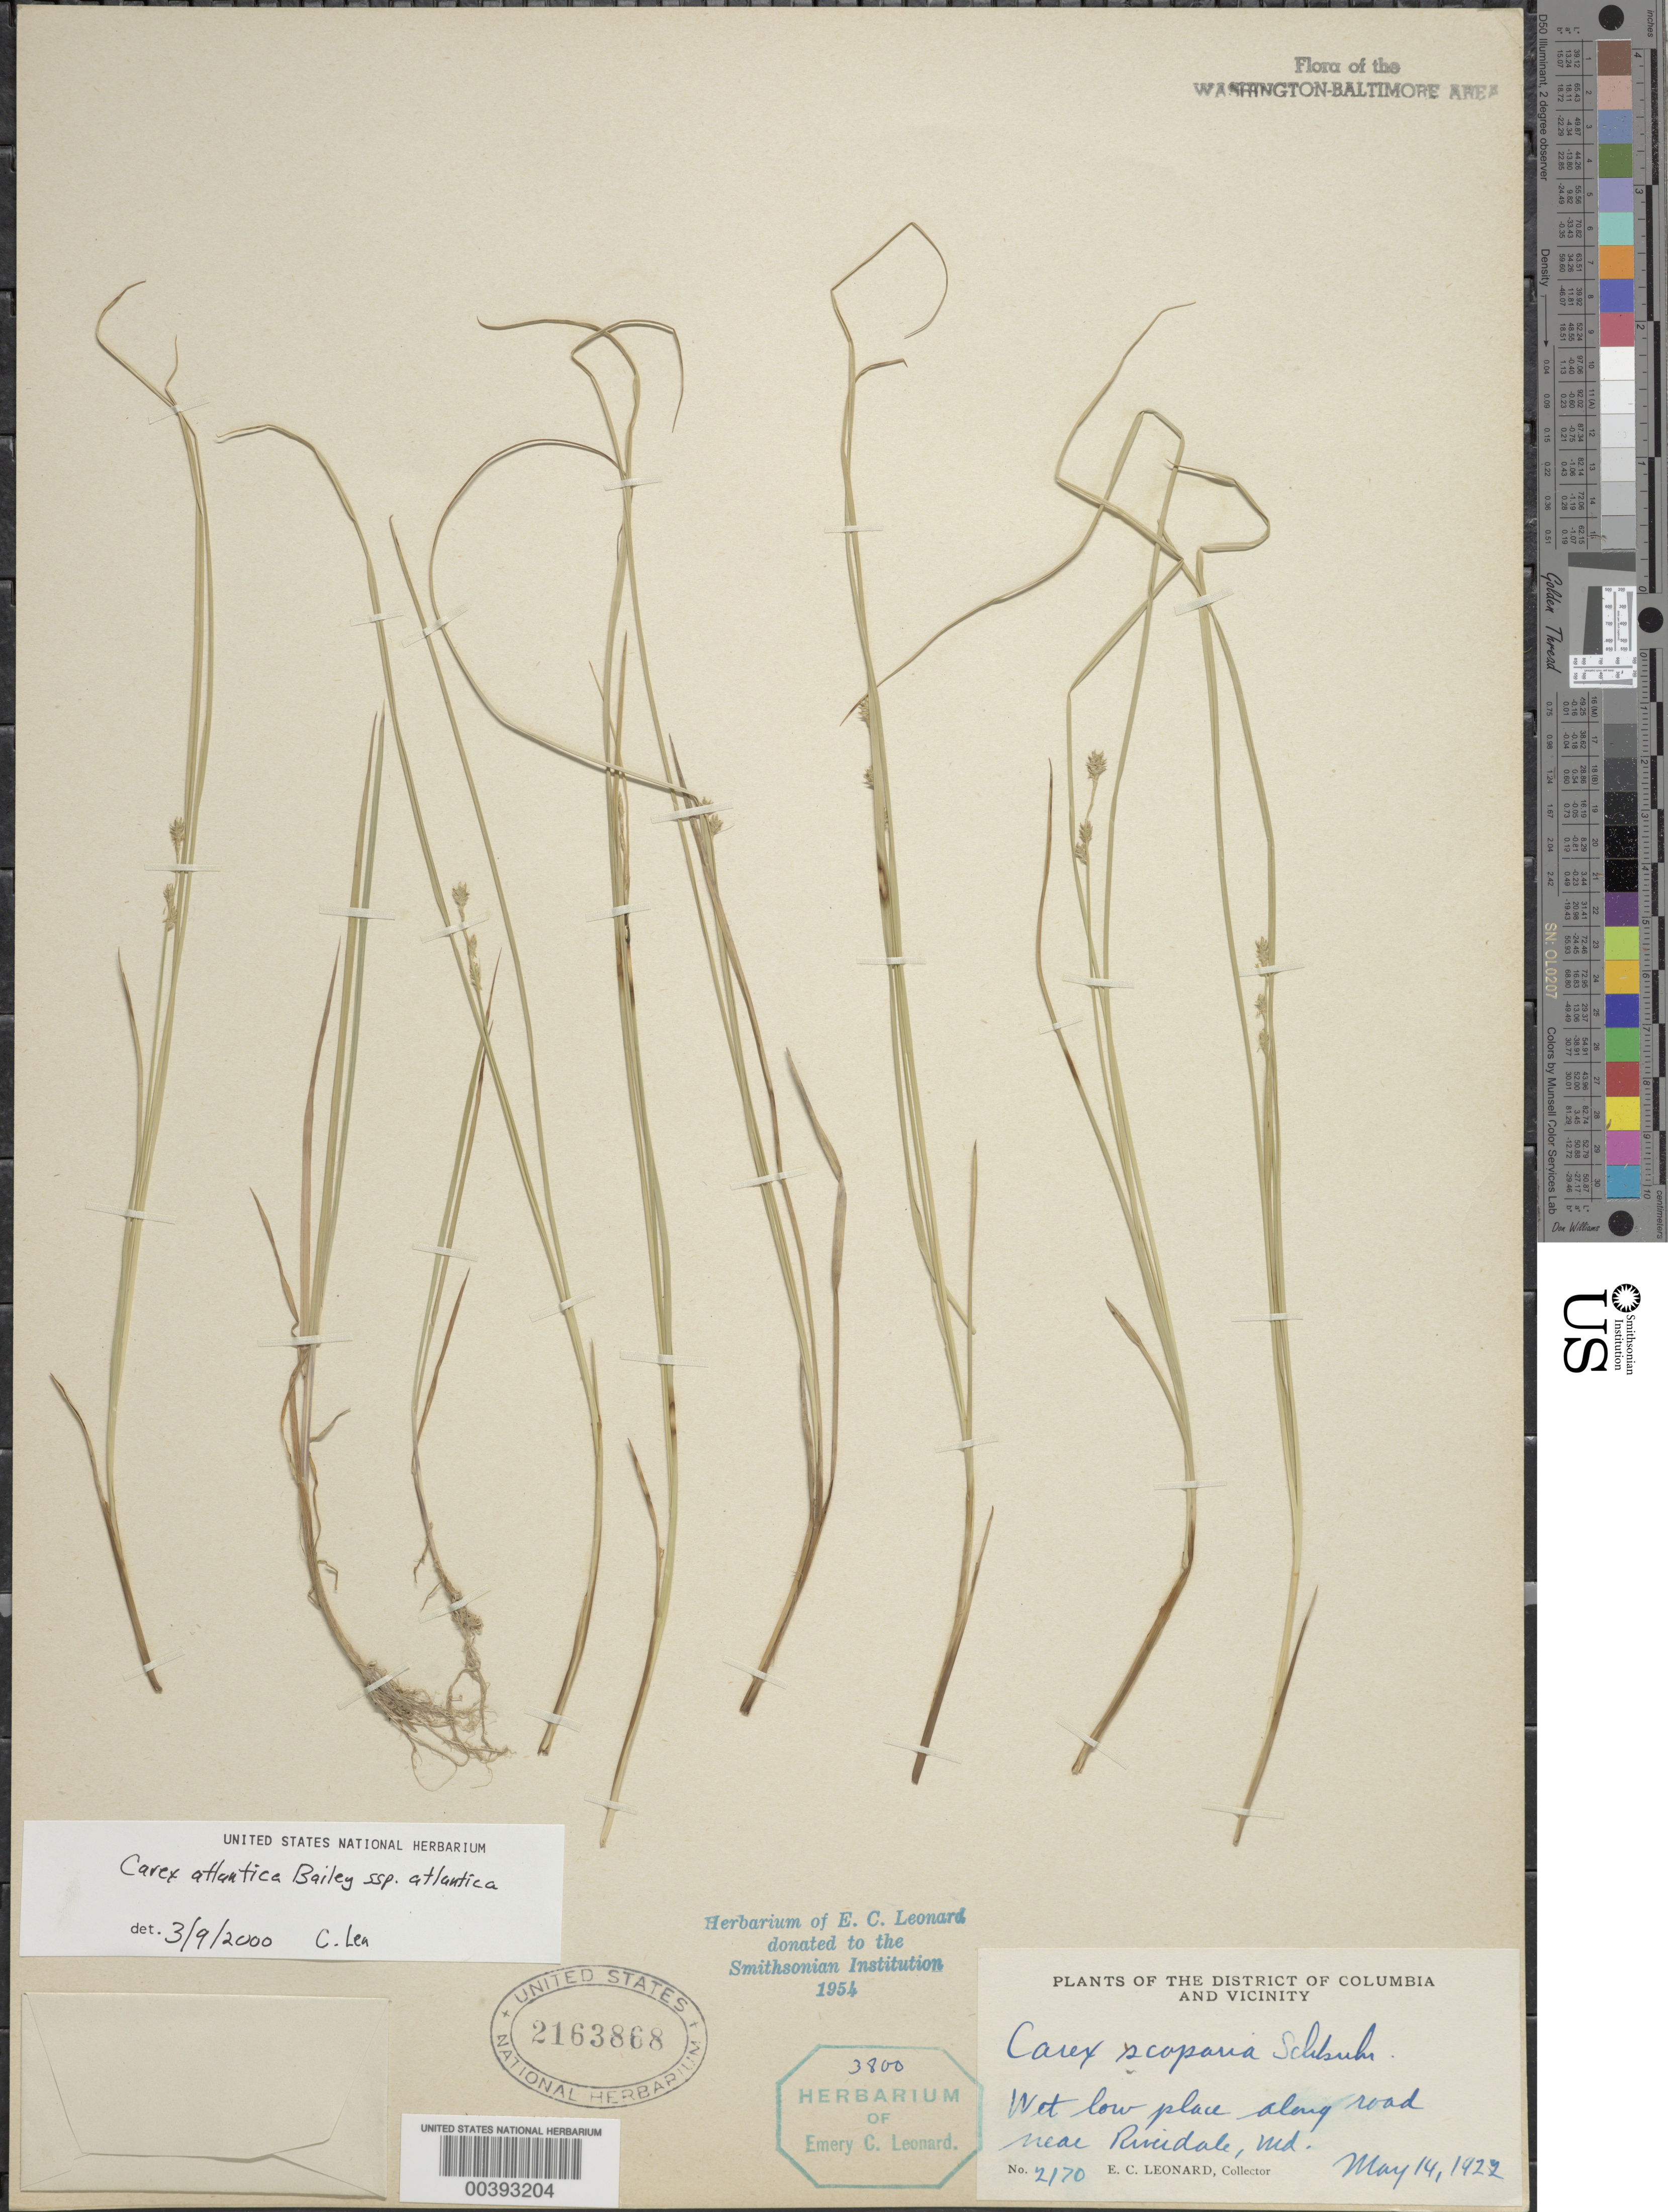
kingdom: Plantae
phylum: Tracheophyta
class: Liliopsida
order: Poales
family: Cyperaceae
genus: Carex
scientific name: Carex atlantica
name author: L.H. Bailey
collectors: E. C. Leonard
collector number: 2170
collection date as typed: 14 May 1922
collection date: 1922-05-14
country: United States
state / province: Maryland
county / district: Prince George's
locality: Riverdale vicinity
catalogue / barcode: US 2163868